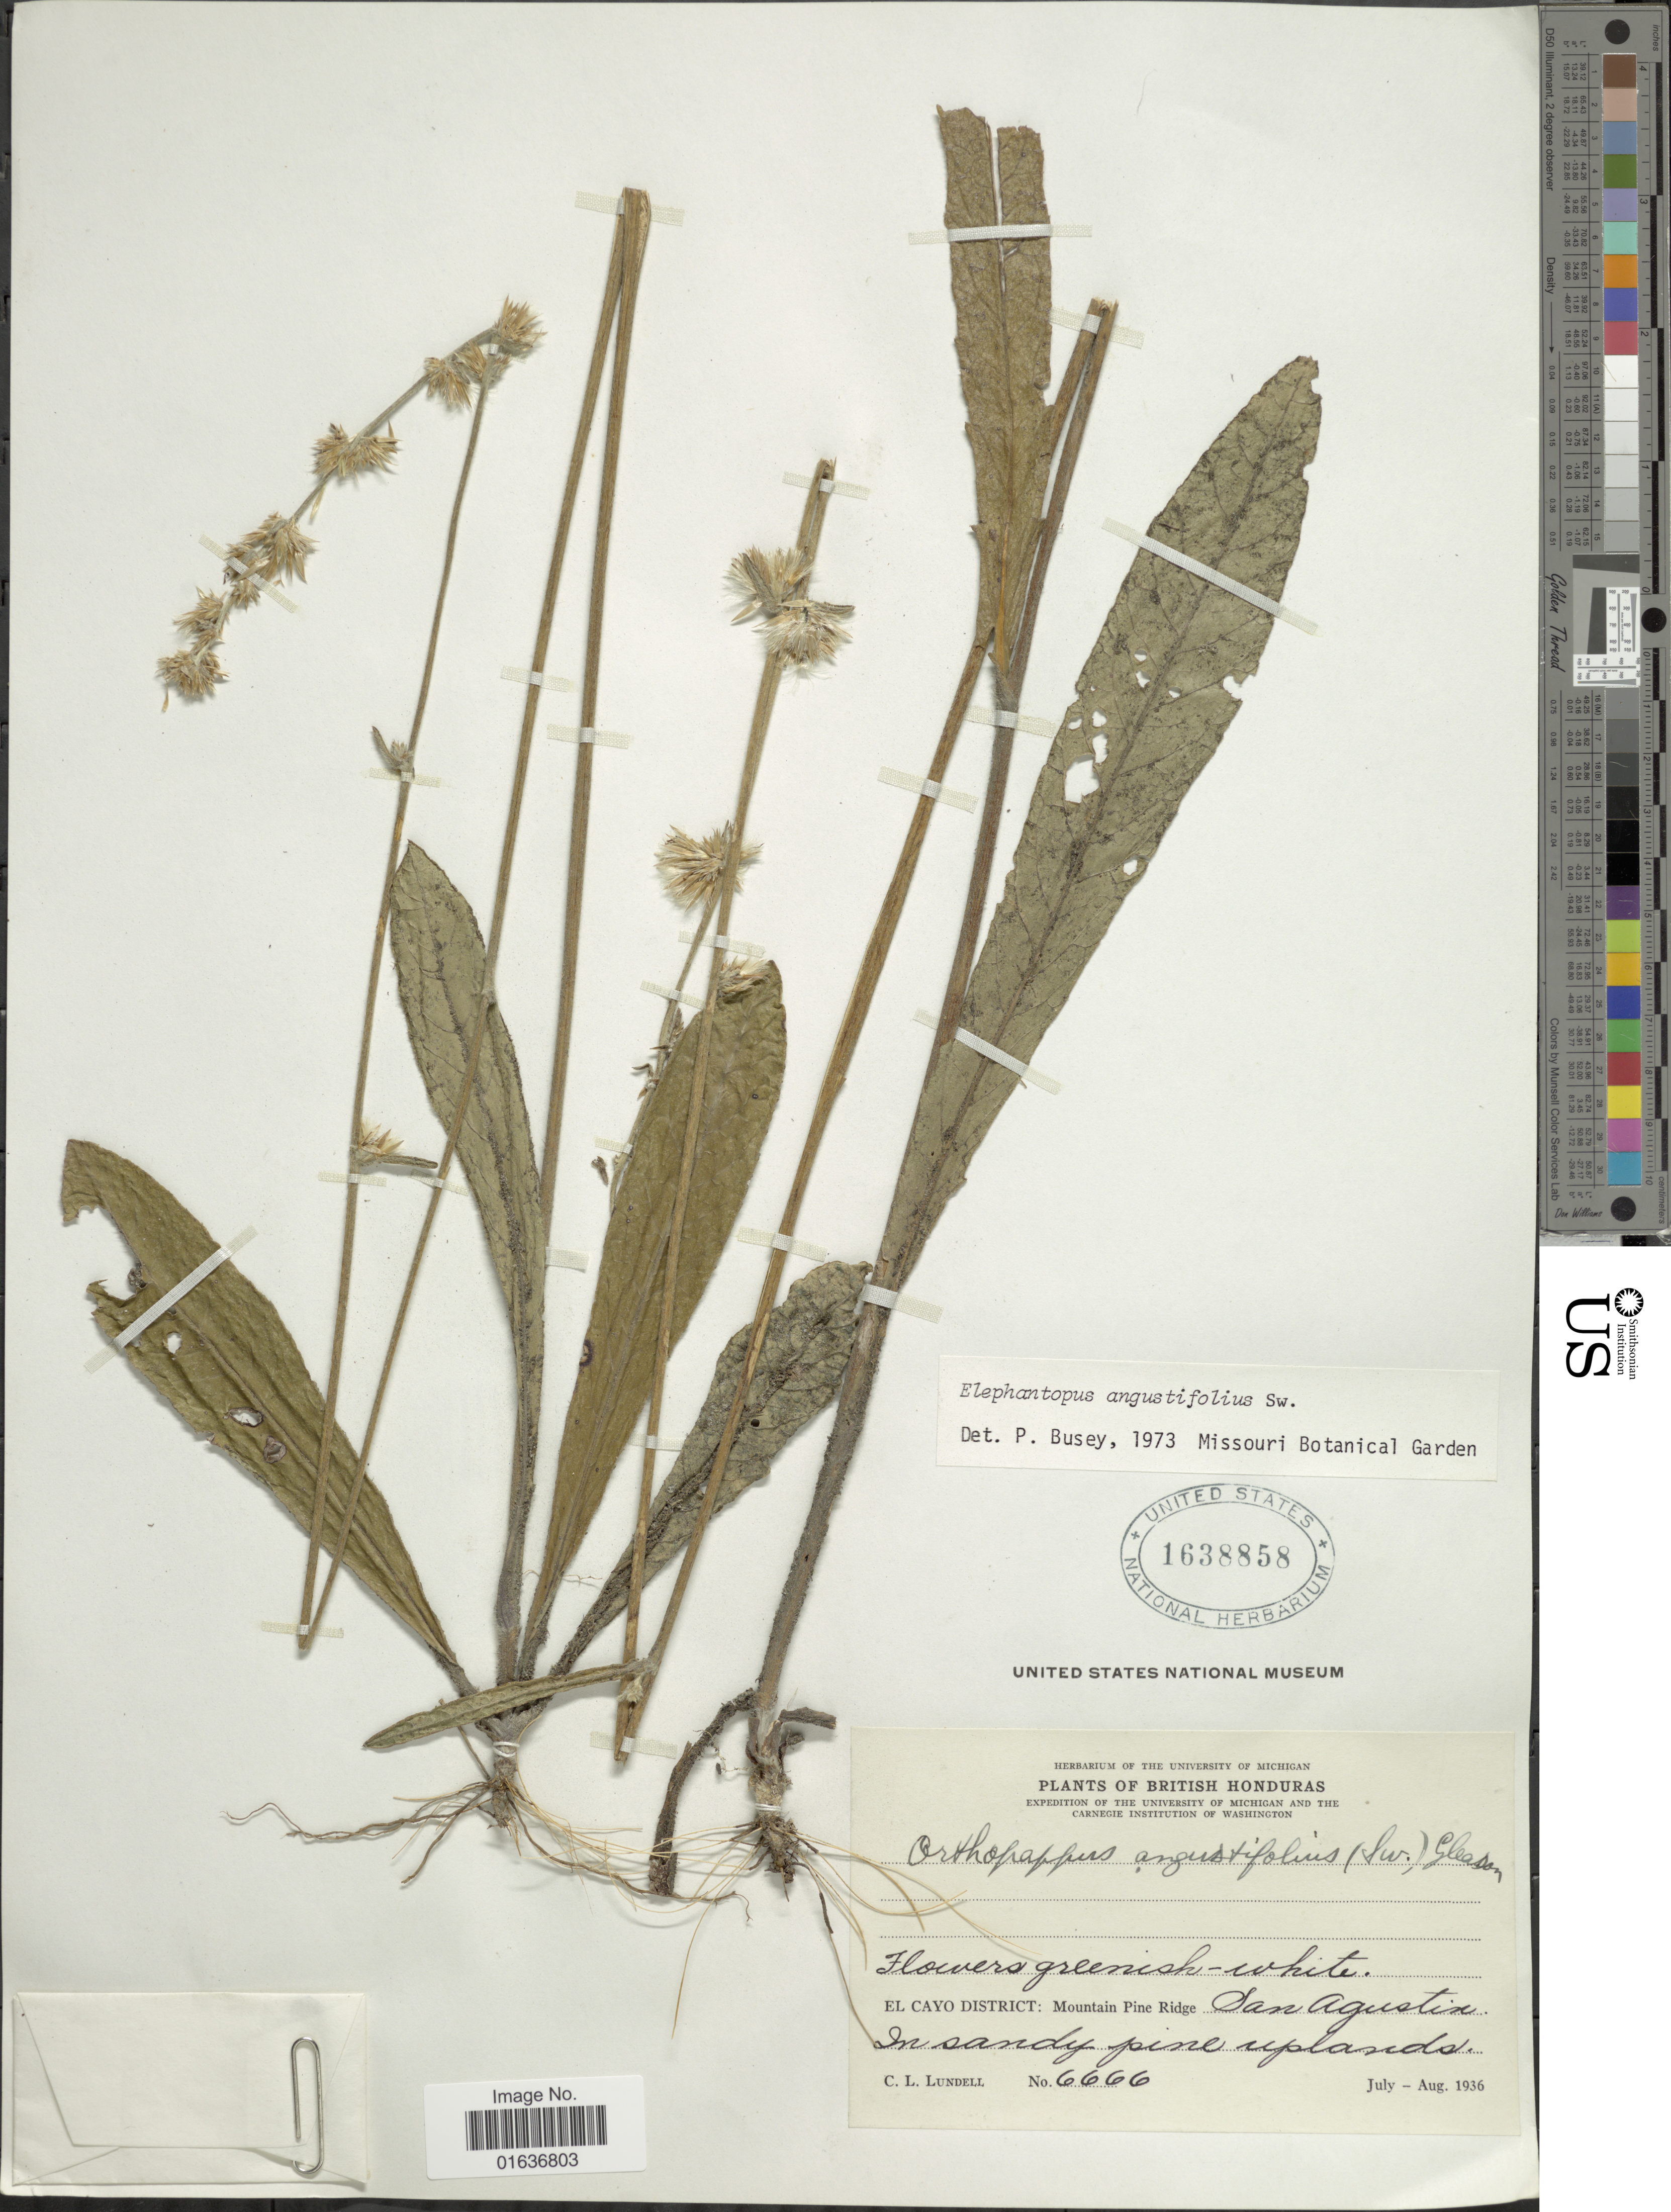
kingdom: Plantae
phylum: Tracheophyta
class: Magnoliopsida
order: Asterales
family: Asteraceae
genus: Elephantopus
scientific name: Elephantopus angustifolius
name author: Sw.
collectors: C. L. Lundell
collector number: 6666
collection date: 1936-07/1936-08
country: Belize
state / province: Cayo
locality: British Honduras, Mountain Pine Ridge, San Agustin, in sandy pine uplands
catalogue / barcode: US 1638858